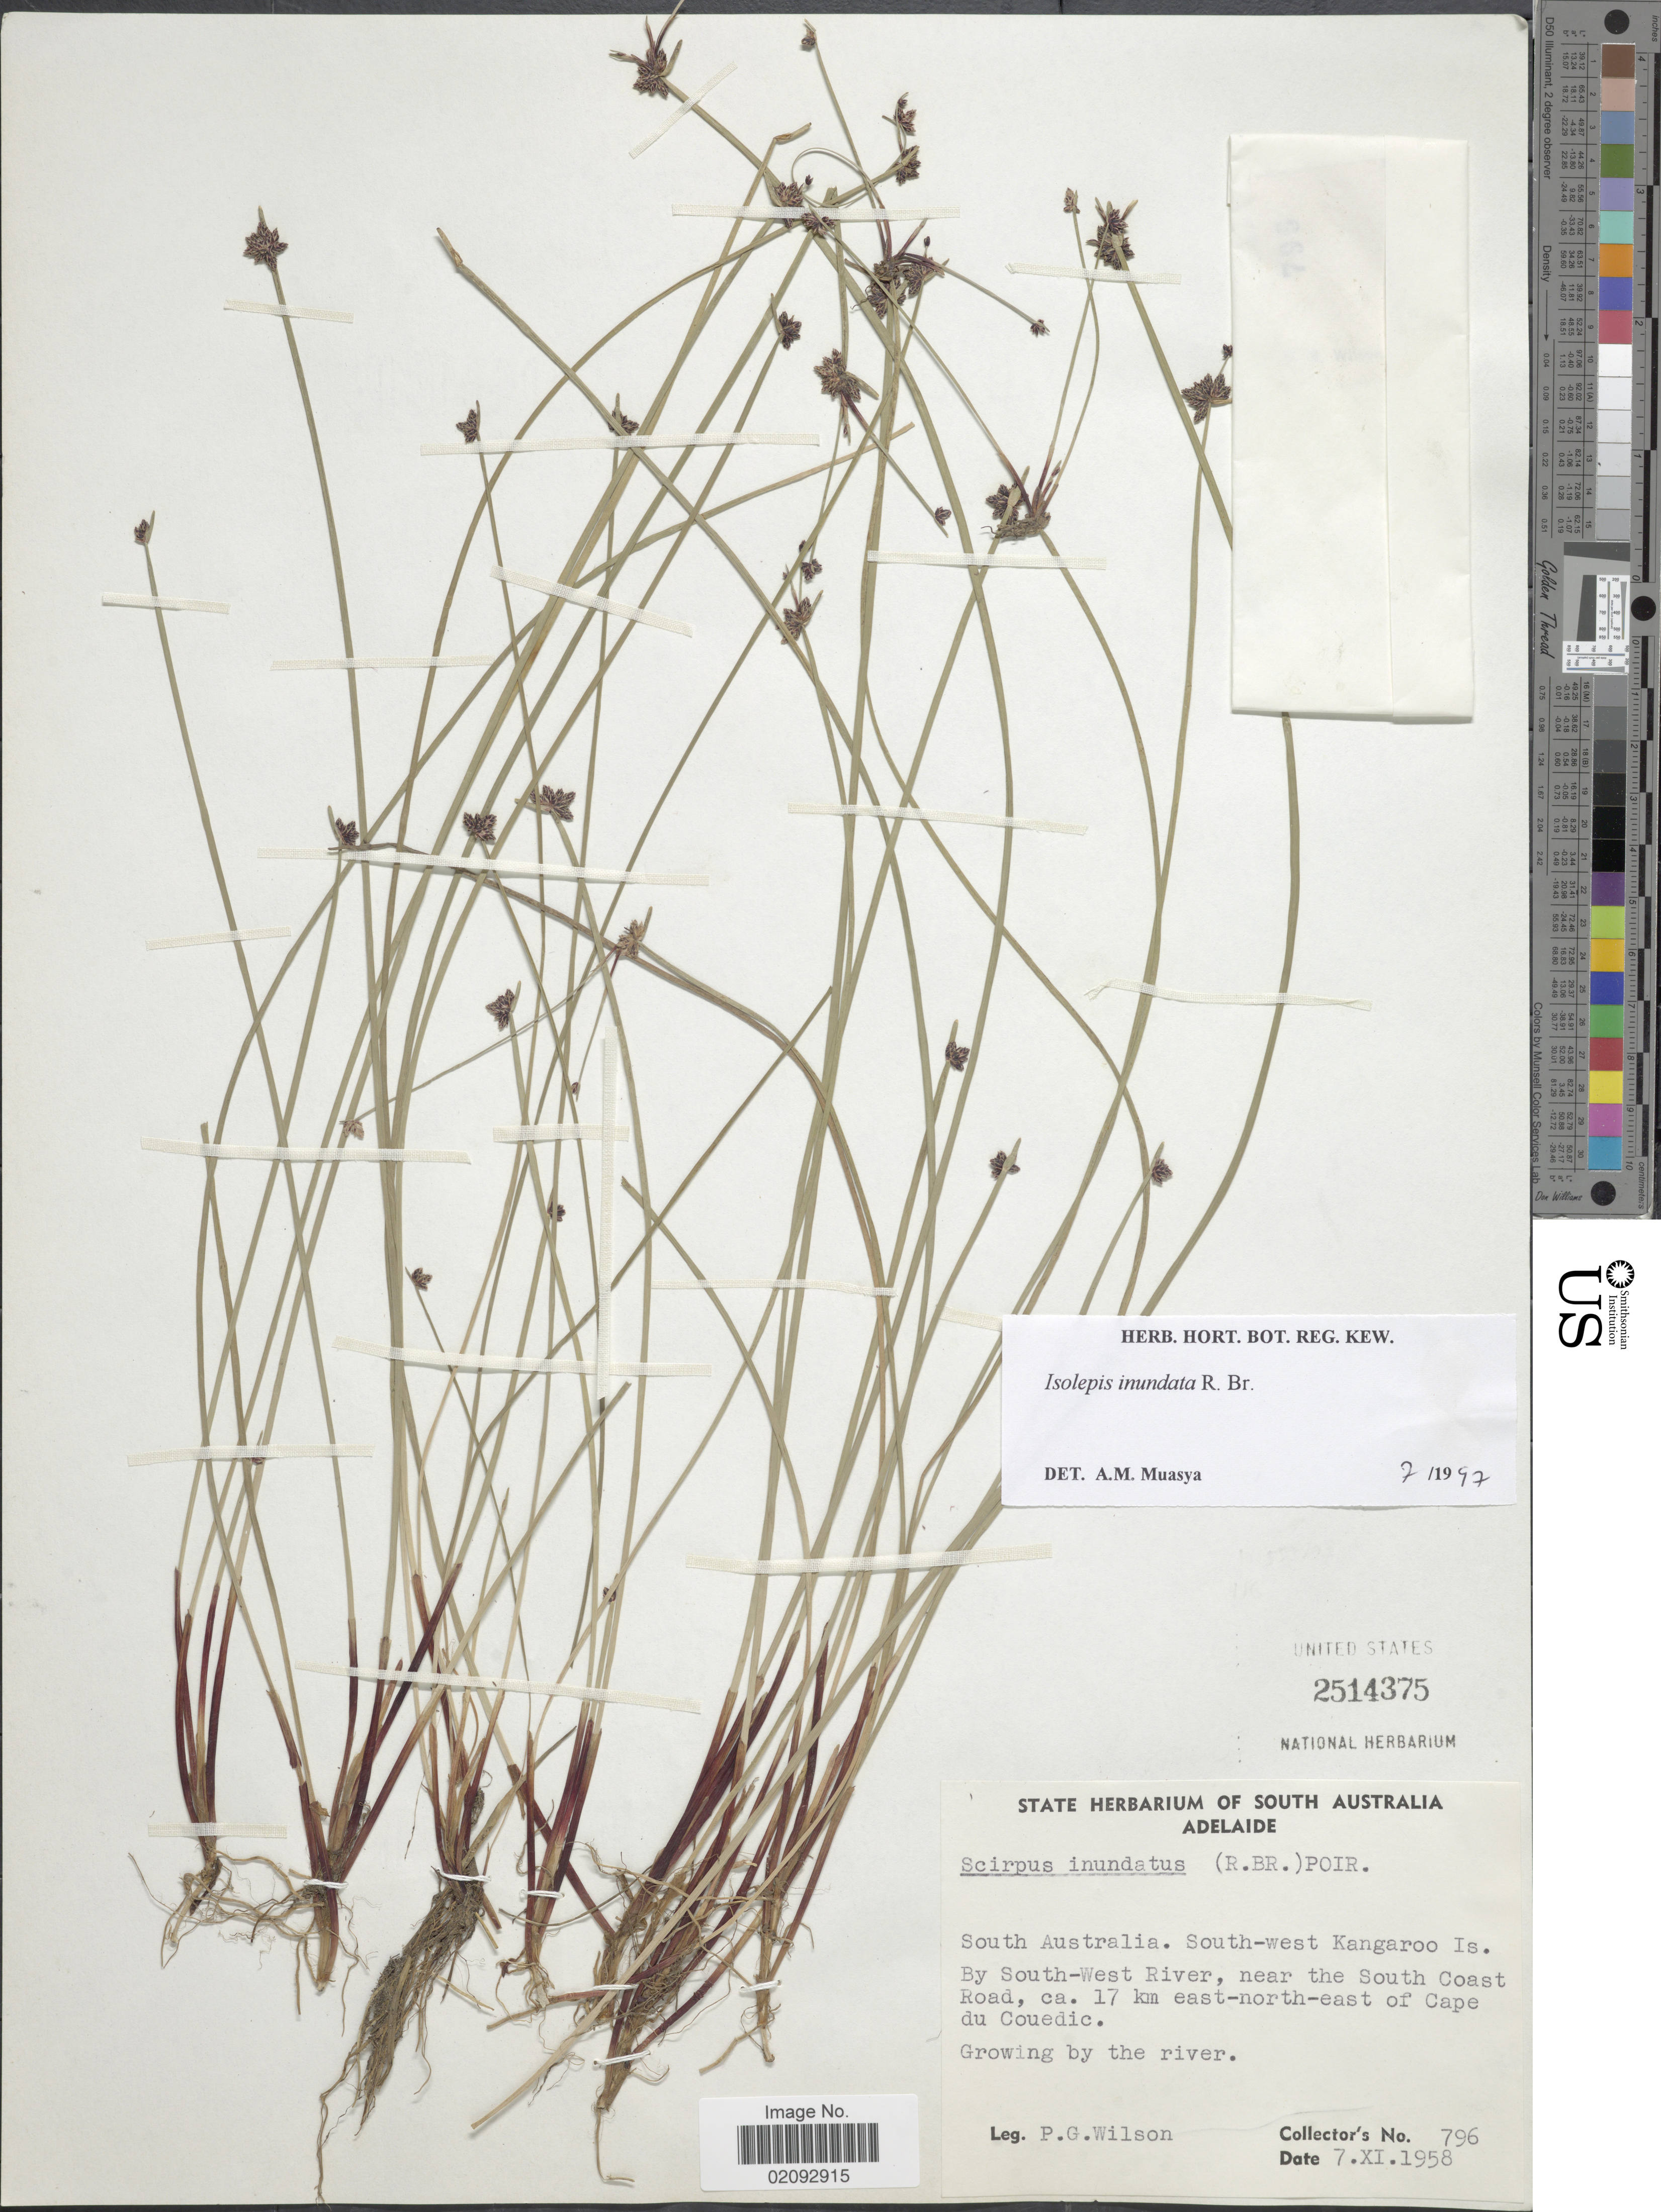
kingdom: Plantae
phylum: Tracheophyta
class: Liliopsida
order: Poales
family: Cyperaceae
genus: Isolepis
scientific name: Isolepis inundata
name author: R. Br.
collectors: P. Wilson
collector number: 796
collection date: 1958-11-07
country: Australia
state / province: South Australia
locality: South-west Kangaroo Is. by South-West River, near the South Coast Road, ca 17 km east-north-east of Cape du Couedic, Growing by the river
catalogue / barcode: US 2514375